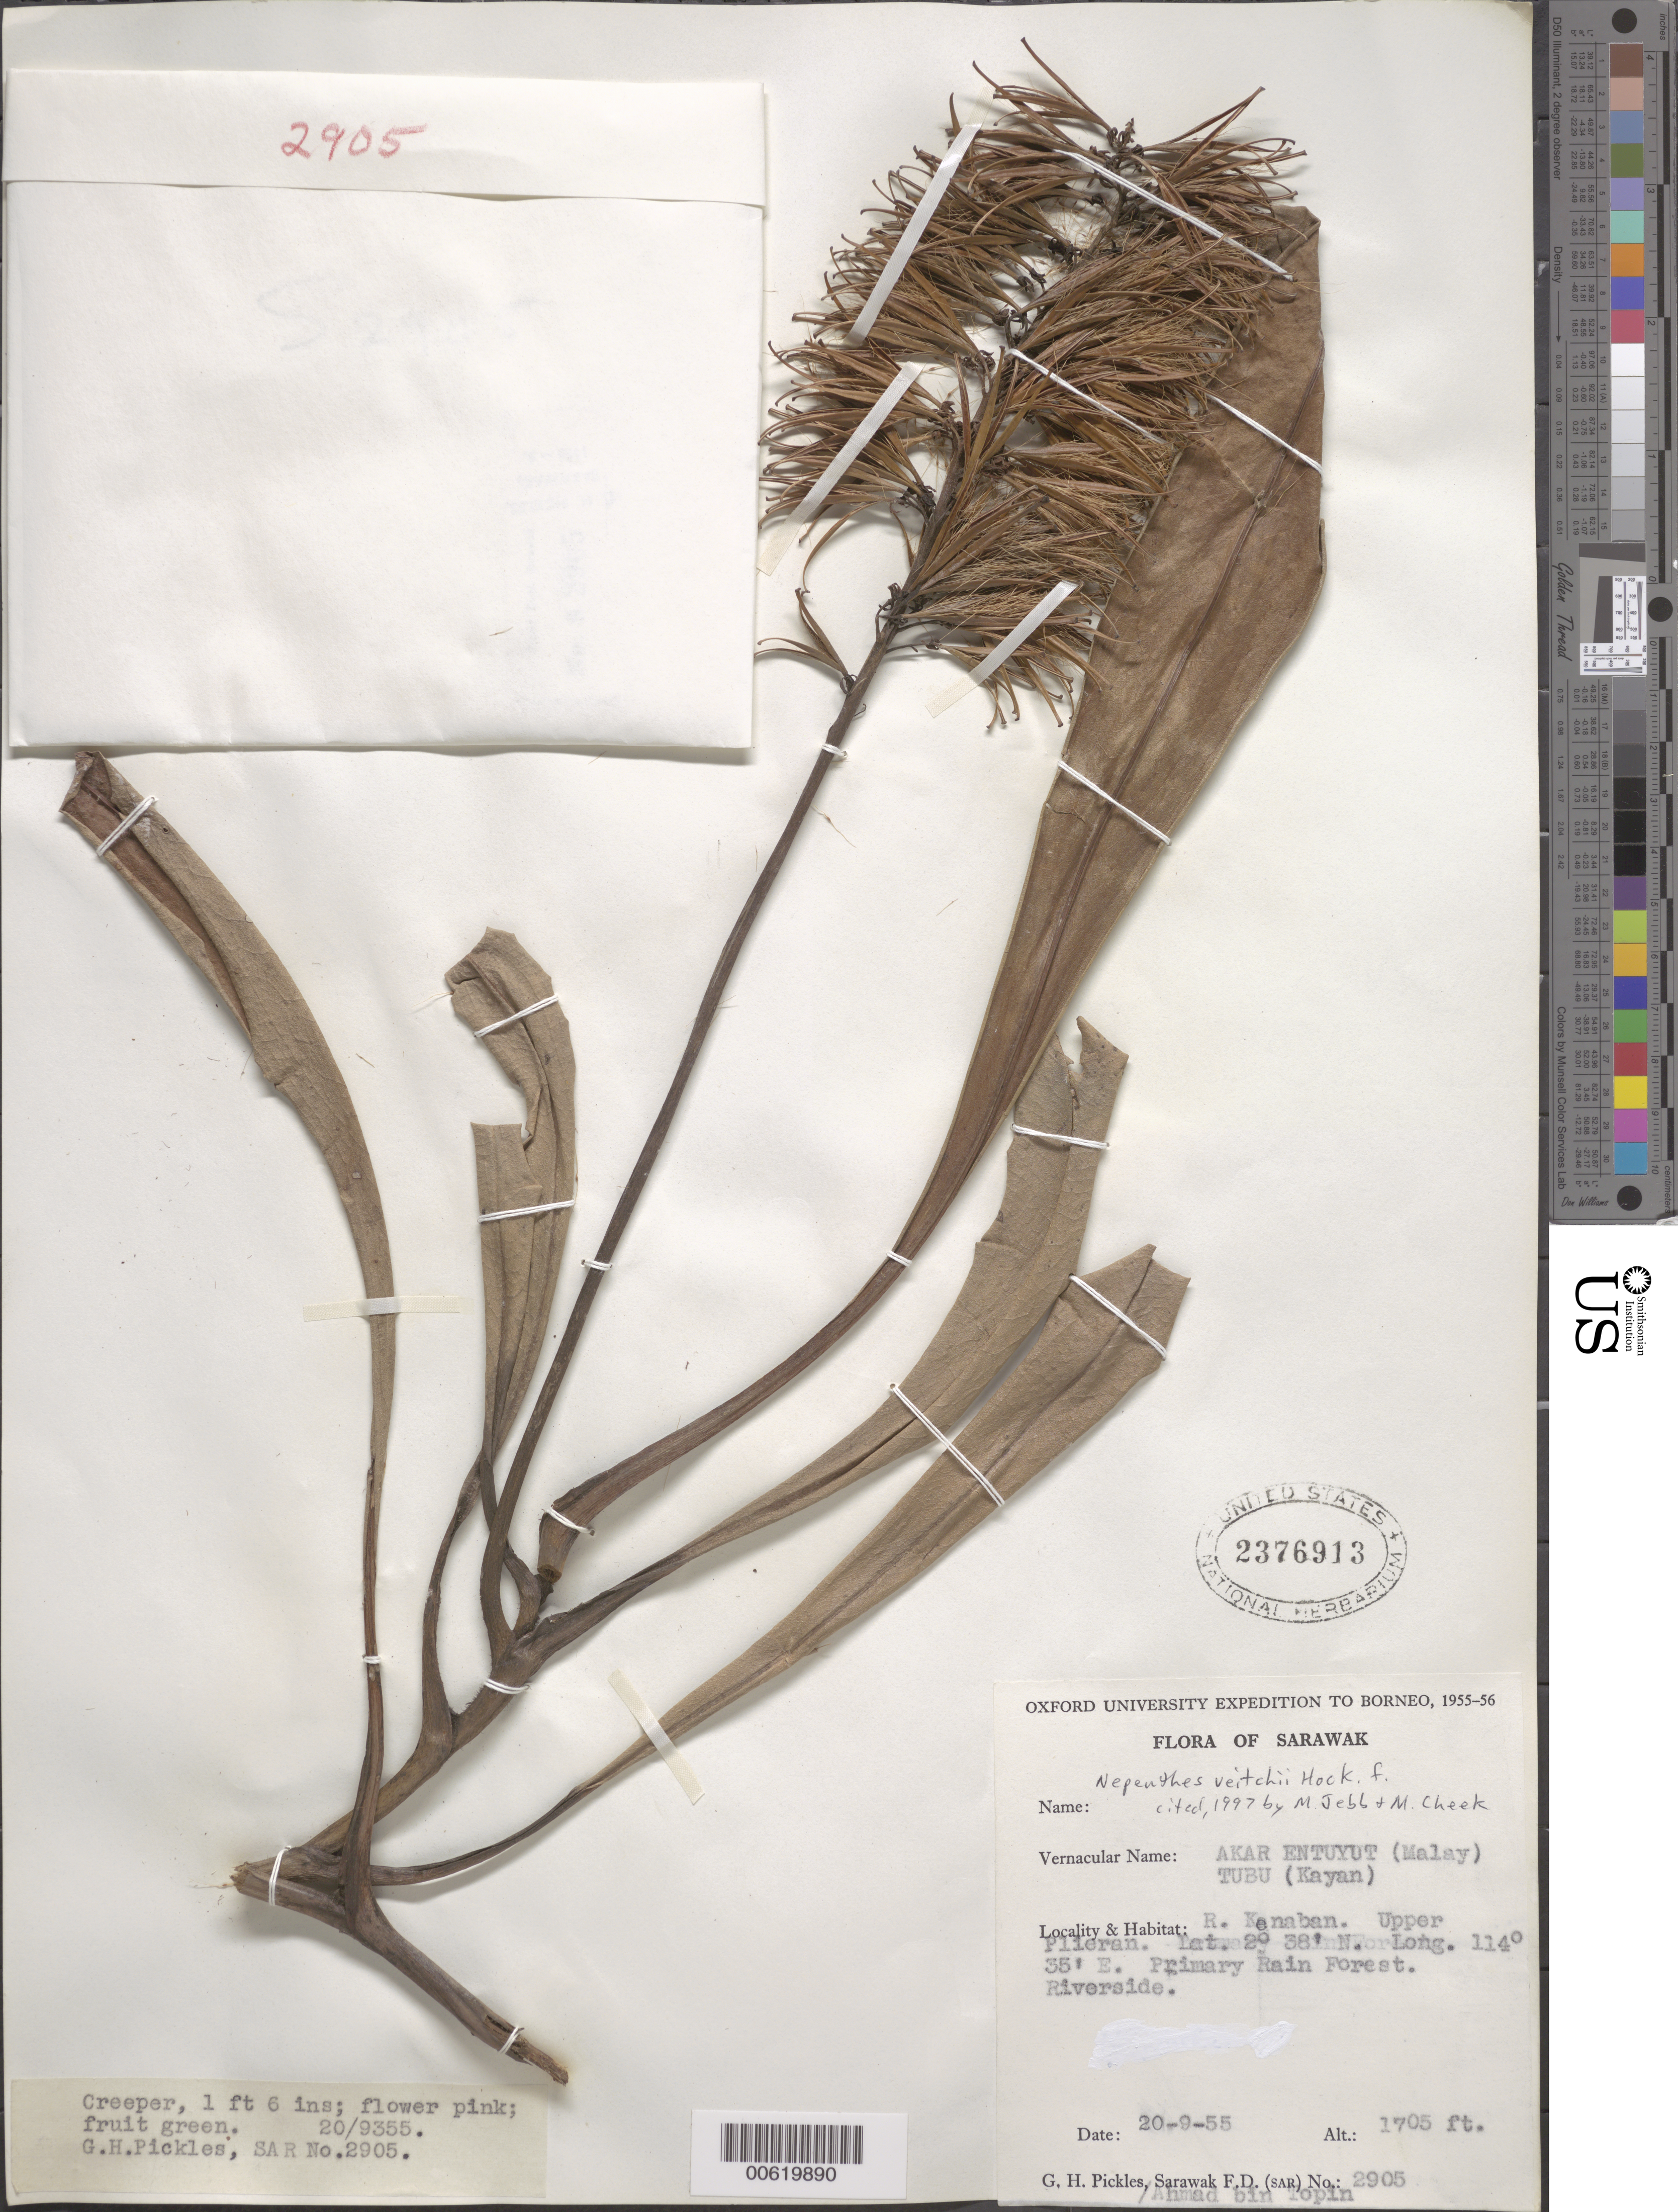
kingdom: Plantae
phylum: Tracheophyta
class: Magnoliopsida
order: Caryophyllales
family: Nepenthaceae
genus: Nepenthes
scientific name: Nepenthes veitchii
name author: Hook. f.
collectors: G. Pickles, A. Topin & F. Sarawak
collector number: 2905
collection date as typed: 20 Sep 1955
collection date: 1955-09-20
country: Malaysia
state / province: Sarawak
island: Borneo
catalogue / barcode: US 2376913